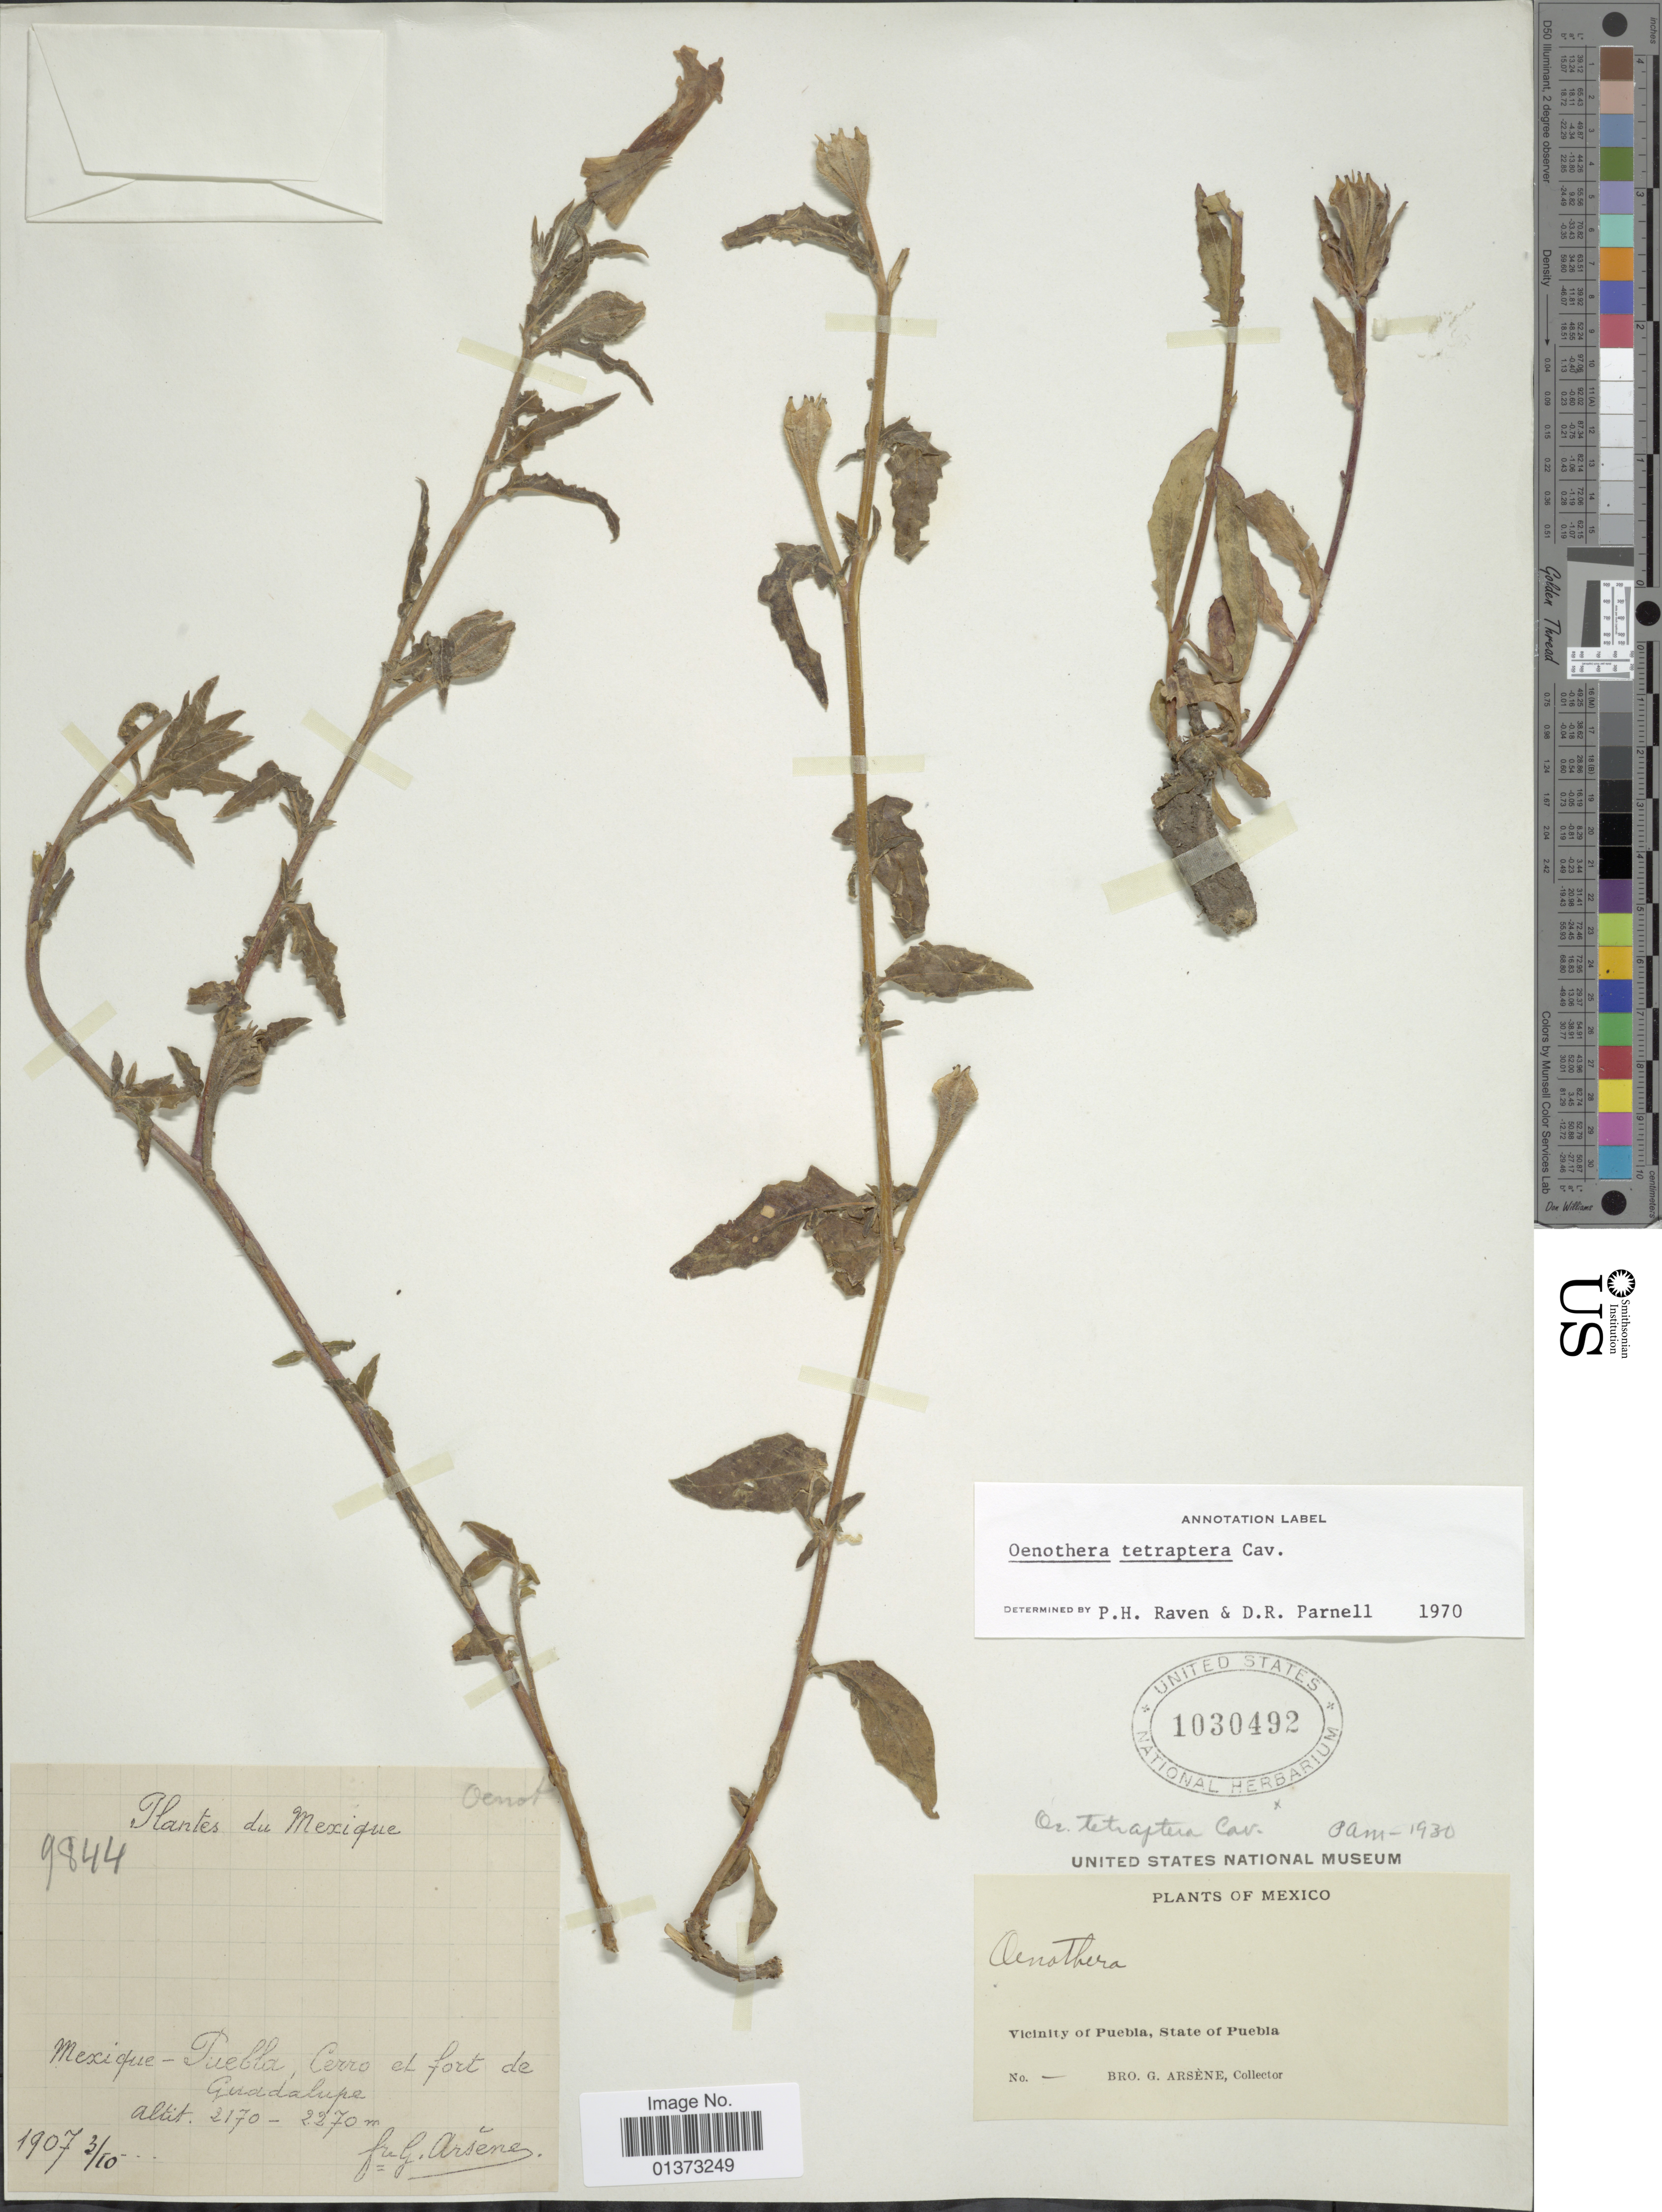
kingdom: Plantae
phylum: Tracheophyta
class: Magnoliopsida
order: Myrtales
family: Onagraceae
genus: Oenothera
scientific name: Oenothera tetraptera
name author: Cav.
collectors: Bro. G. Arsène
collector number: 9844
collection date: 1907-03-10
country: Mexico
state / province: Puebla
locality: Cerro et fort de Guadalupe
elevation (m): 2170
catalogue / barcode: US 1030492